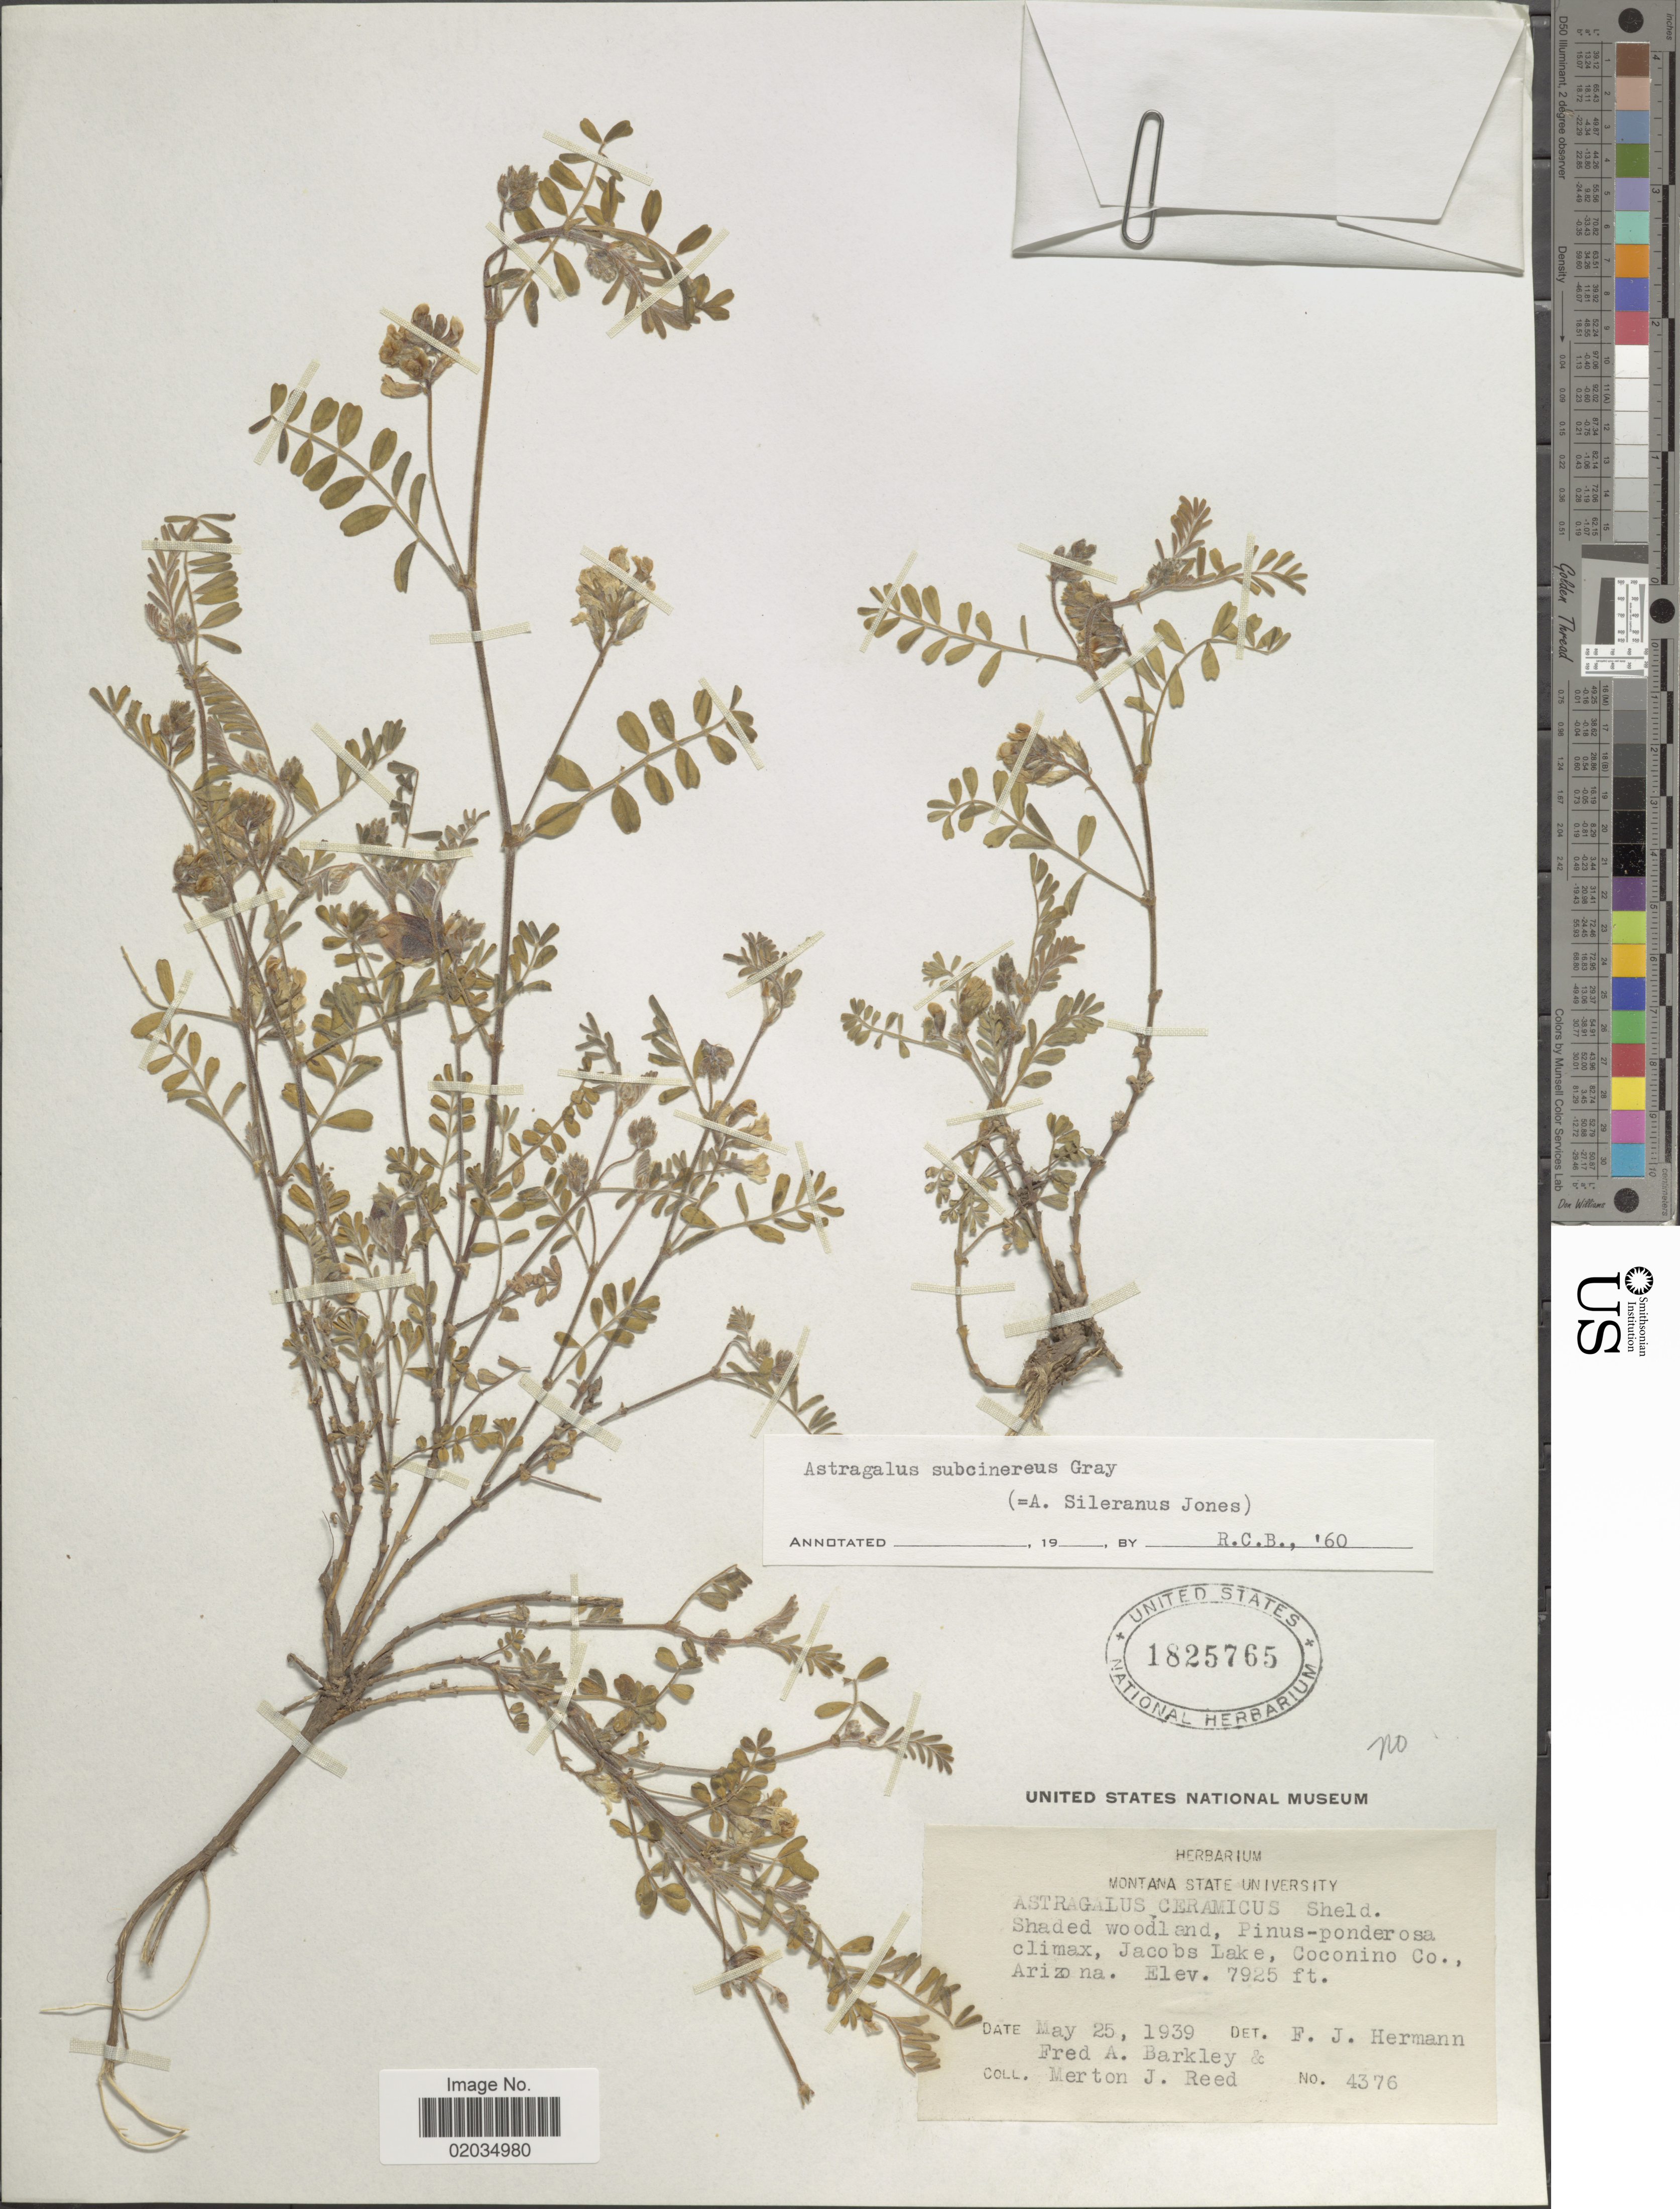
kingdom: Plantae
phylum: Tracheophyta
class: Magnoliopsida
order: Fabales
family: Fabaceae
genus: Astragalus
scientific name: Astragalus subcinereus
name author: A. Gray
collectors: M. Reed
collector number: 4376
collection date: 1939-05-25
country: United States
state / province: Arizona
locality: Jacobs Lake, Coconino Co.,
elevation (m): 2416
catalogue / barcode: US 1825765